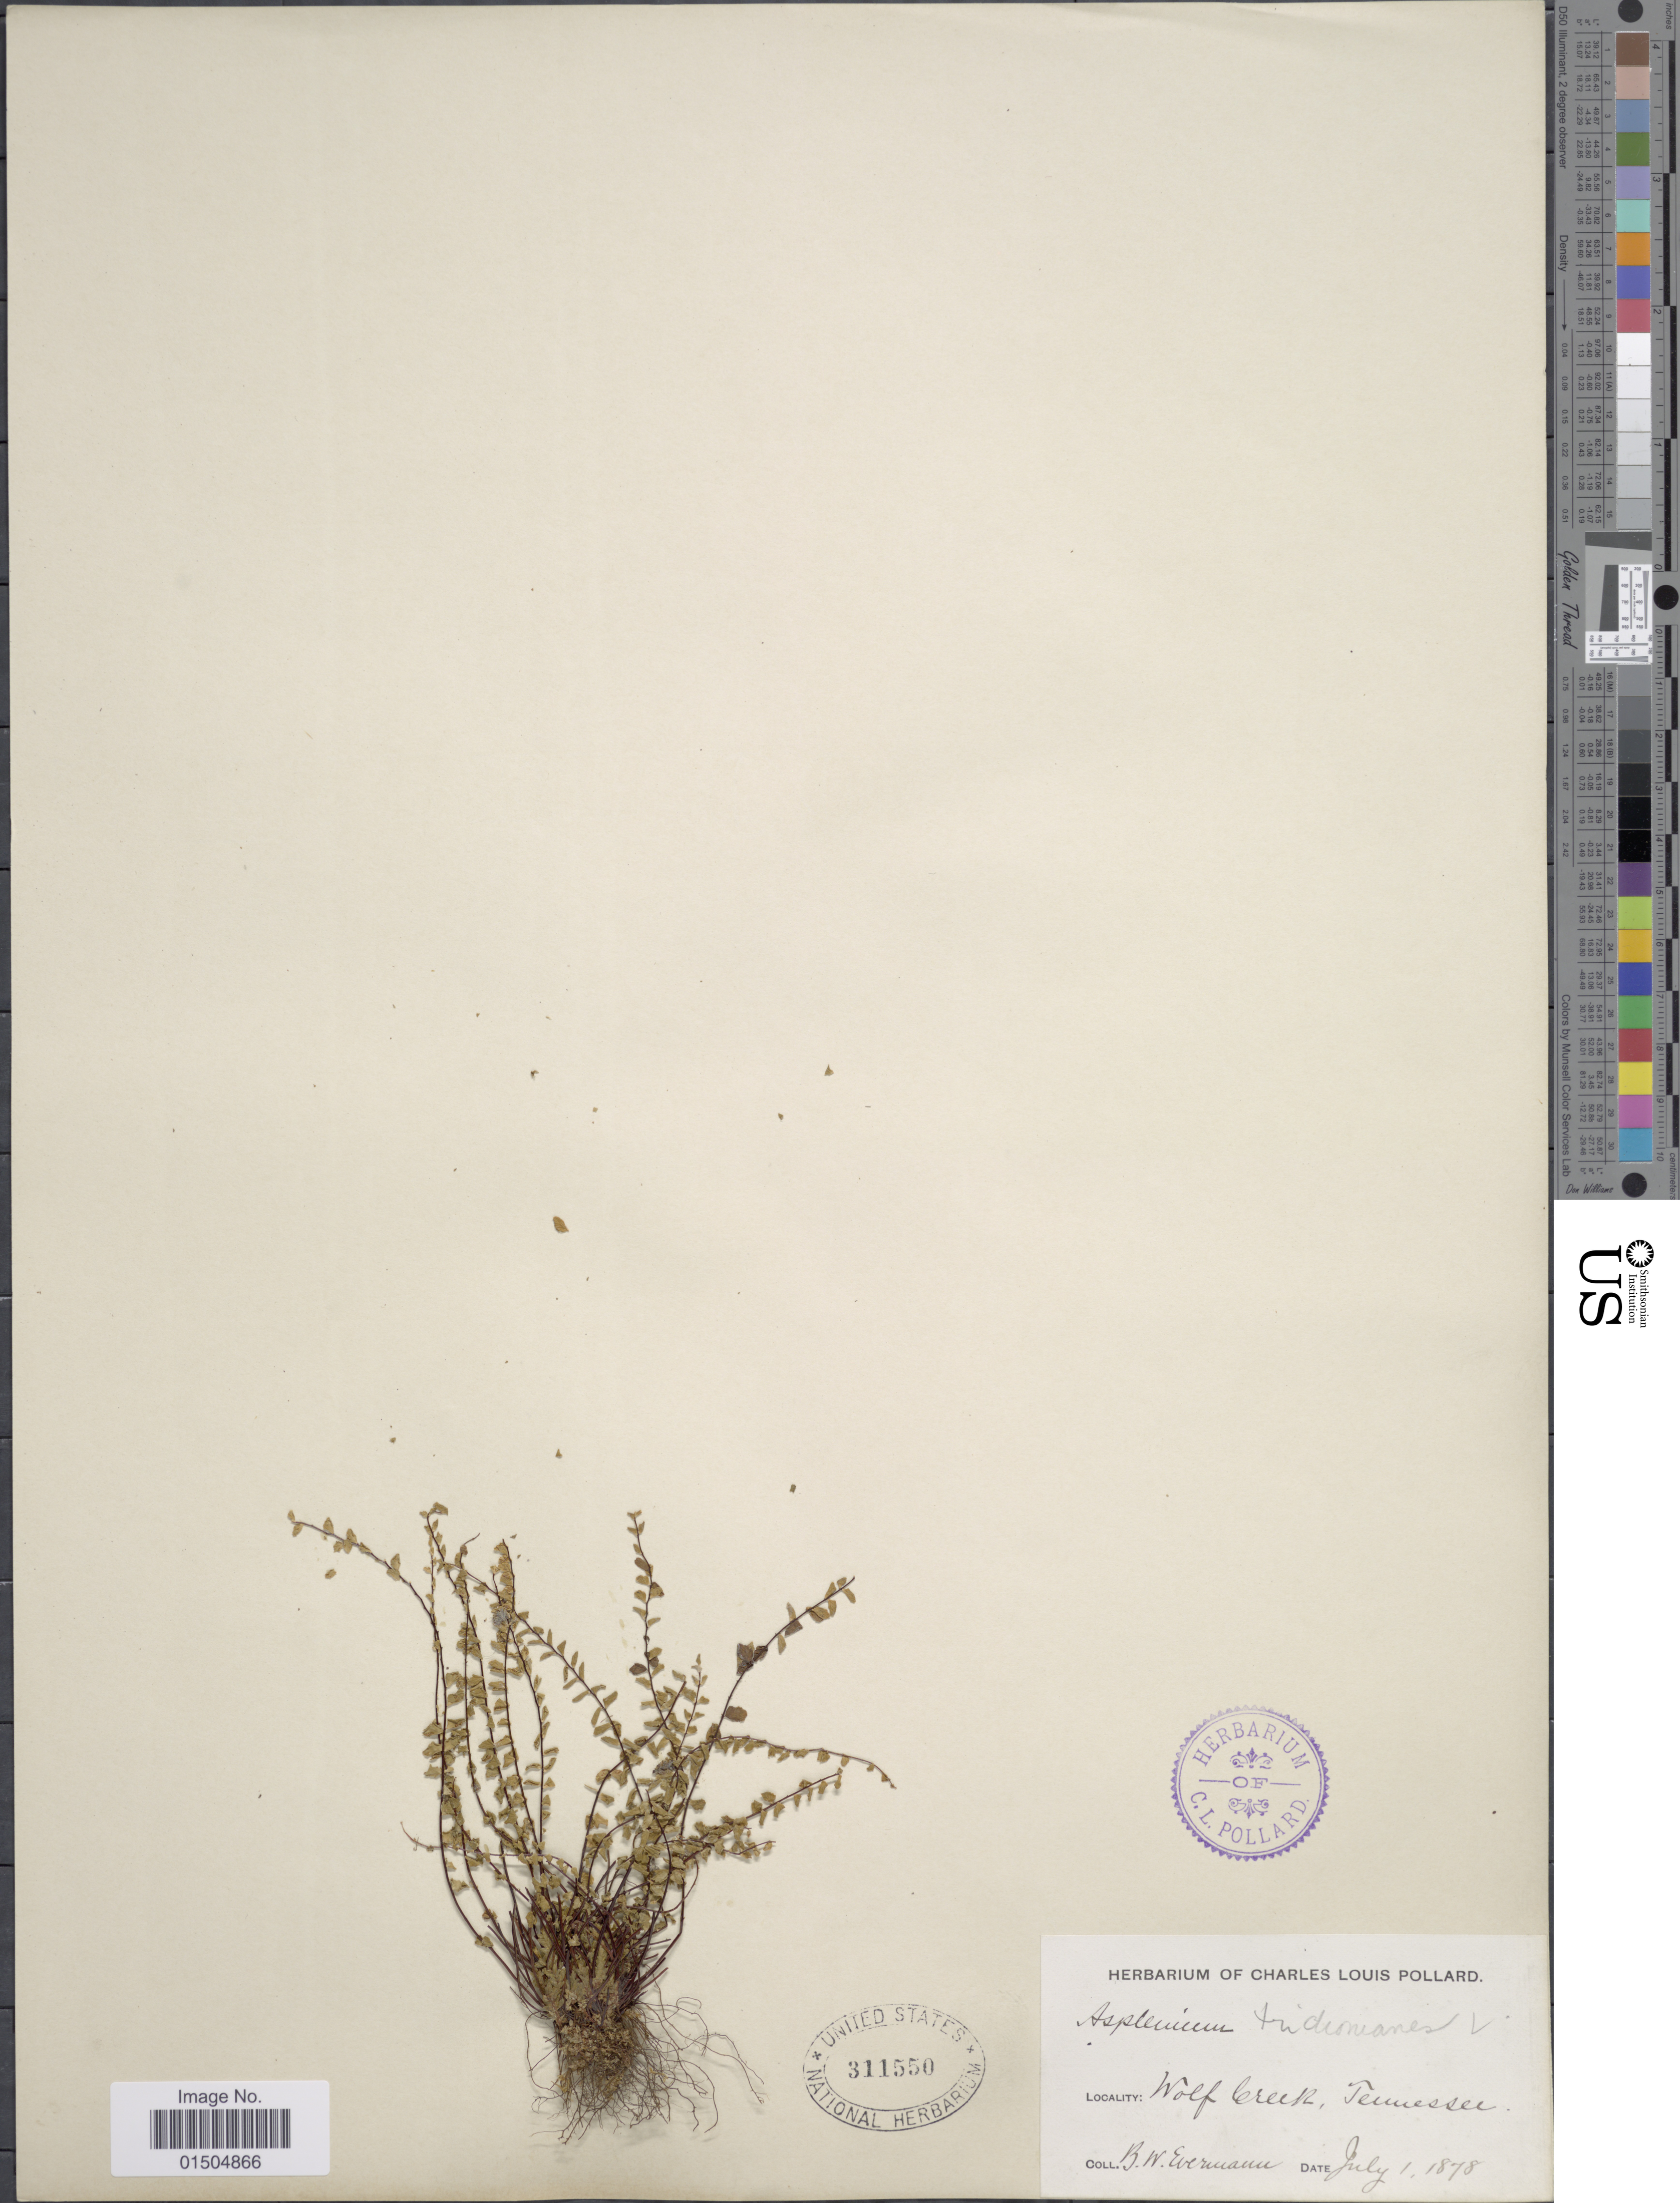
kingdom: Plantae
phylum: Tracheophyta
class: Polypodiopsida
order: Polypodiales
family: Aspleniaceae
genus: Asplenium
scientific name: Asplenium trichomanes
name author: L.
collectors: B. W. Evermann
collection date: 1878-07-01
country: United States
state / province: Tennessee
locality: Wolf Creek.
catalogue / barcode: US 311550